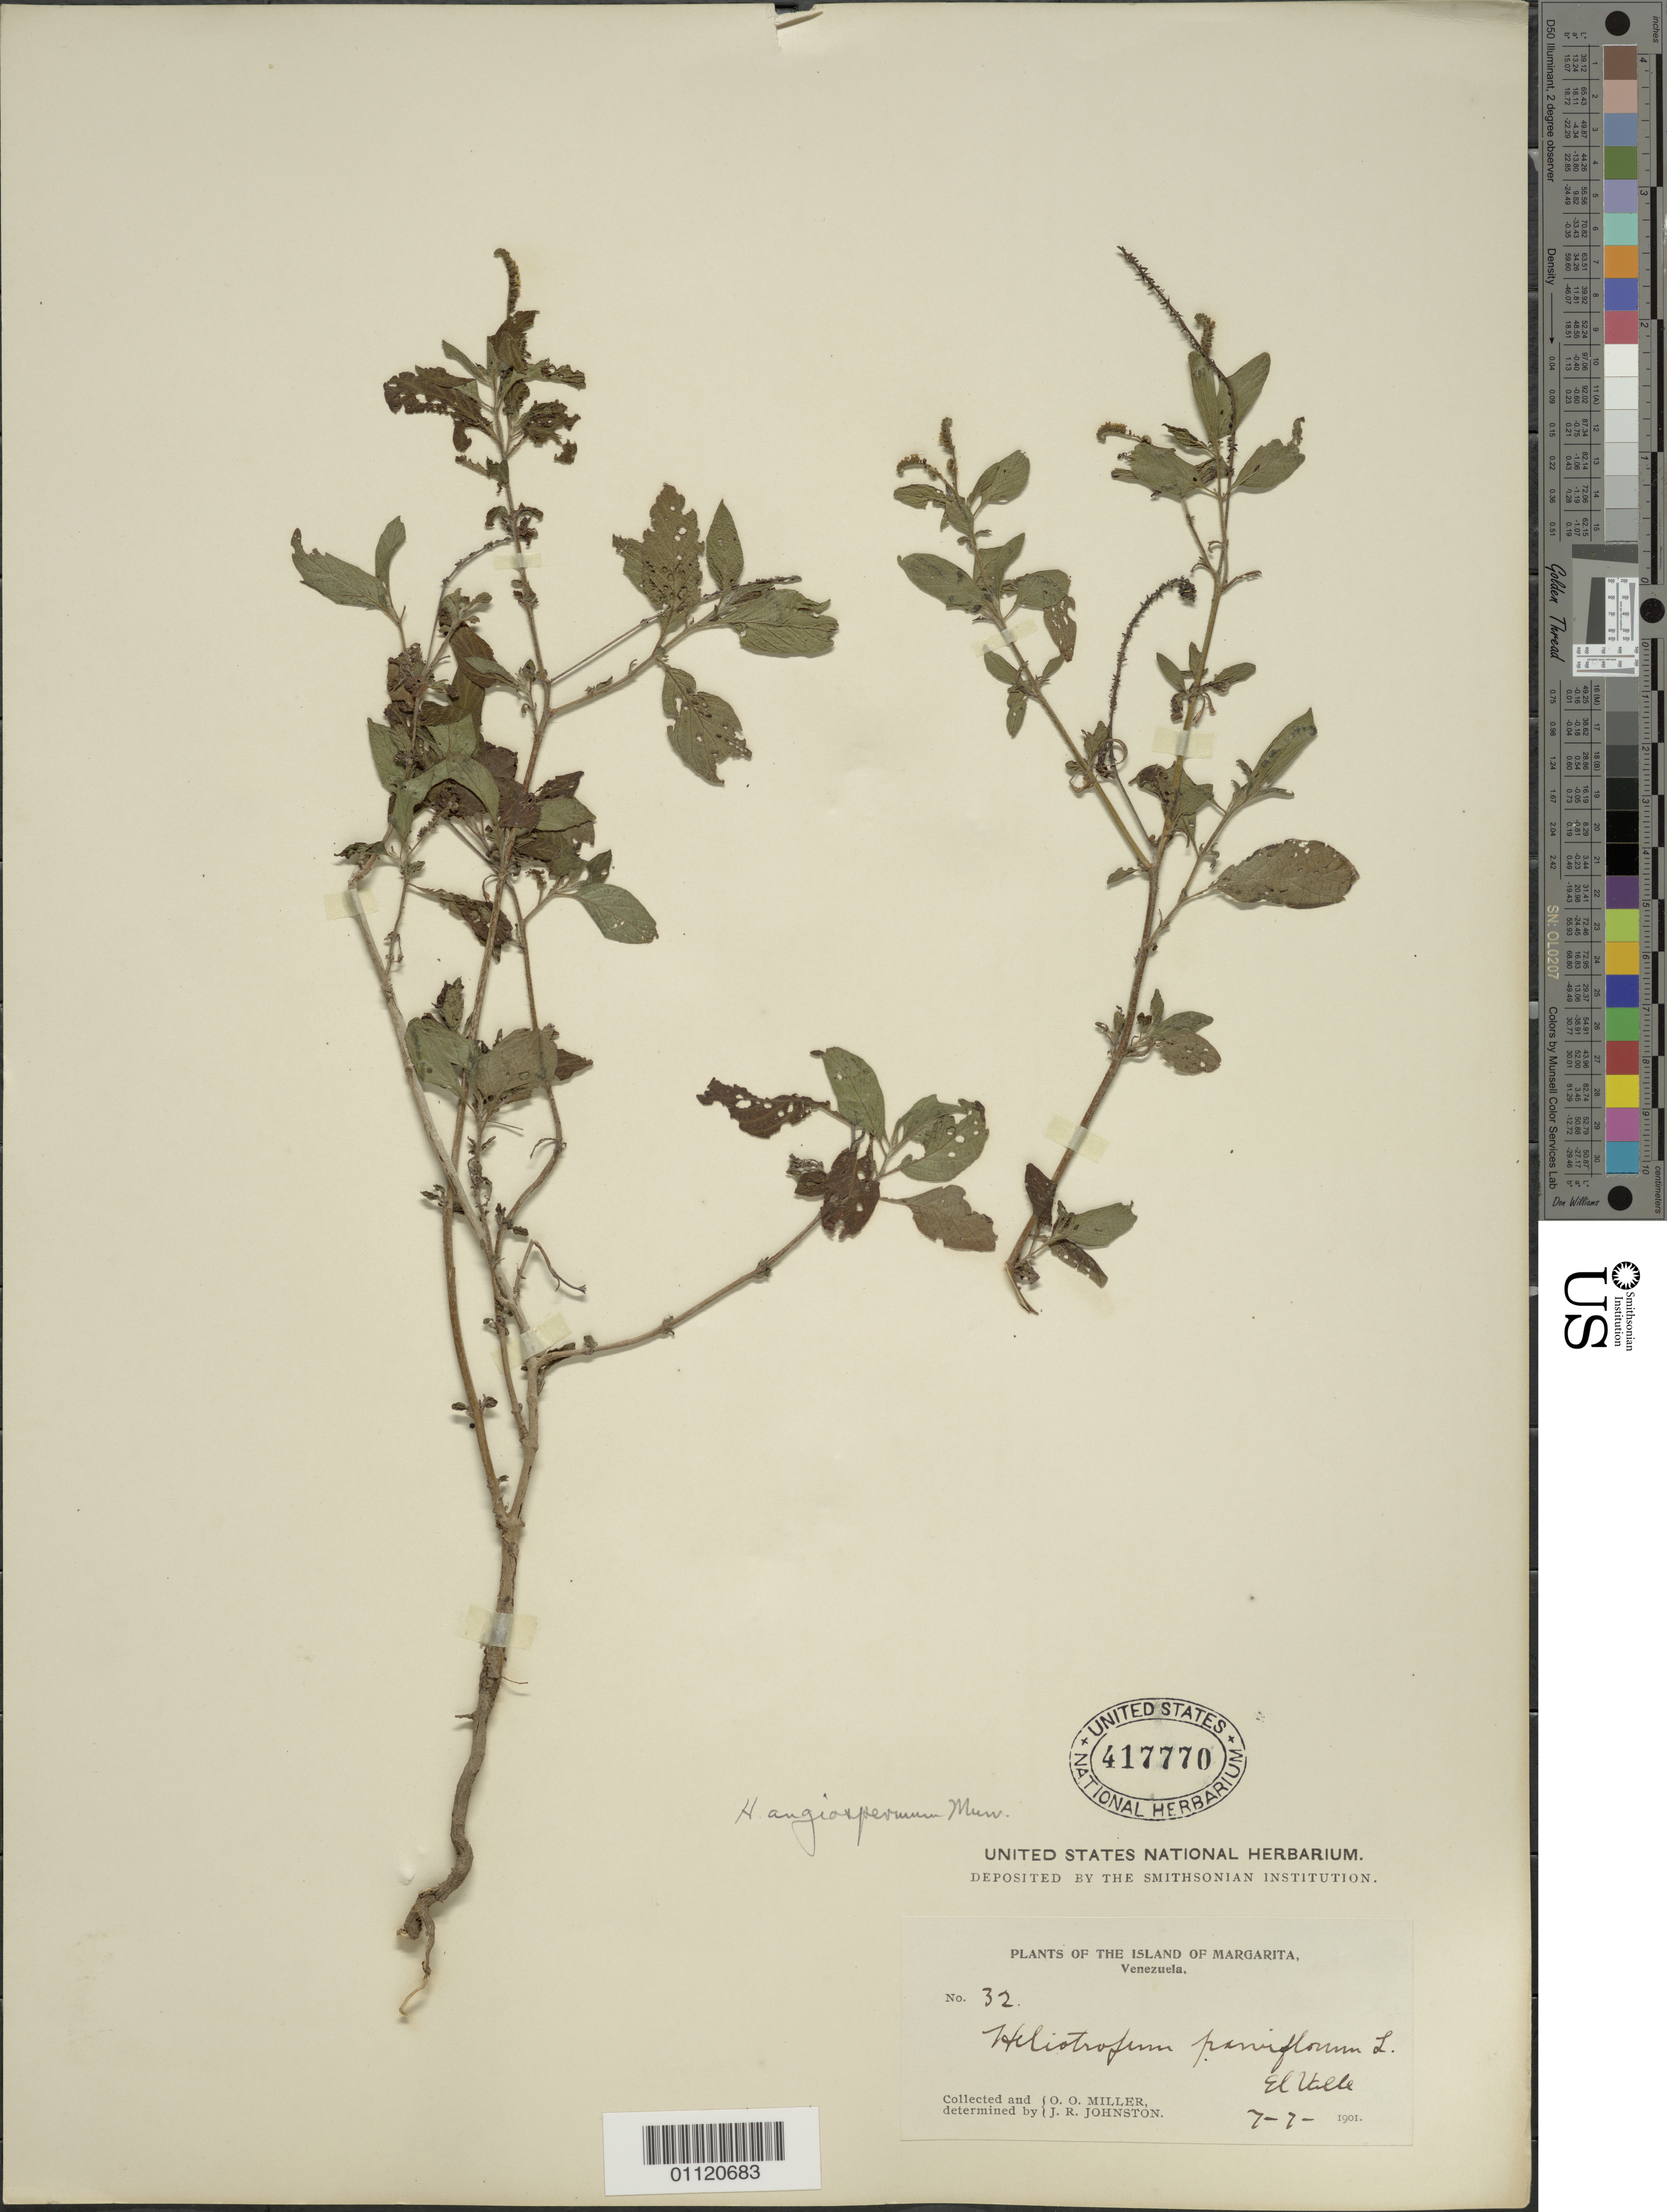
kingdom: Plantae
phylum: Tracheophyta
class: Magnoliopsida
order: Boraginales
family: Heliotropiaceae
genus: Heliotropium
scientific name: Heliotropium angiospermum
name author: Murray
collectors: O. O. Miller & J. Johnston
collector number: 32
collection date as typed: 07 Jul 1901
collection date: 1901-07-07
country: Venezuela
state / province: Nueva Esparta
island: Margarita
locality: El Valle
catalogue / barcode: US 417770